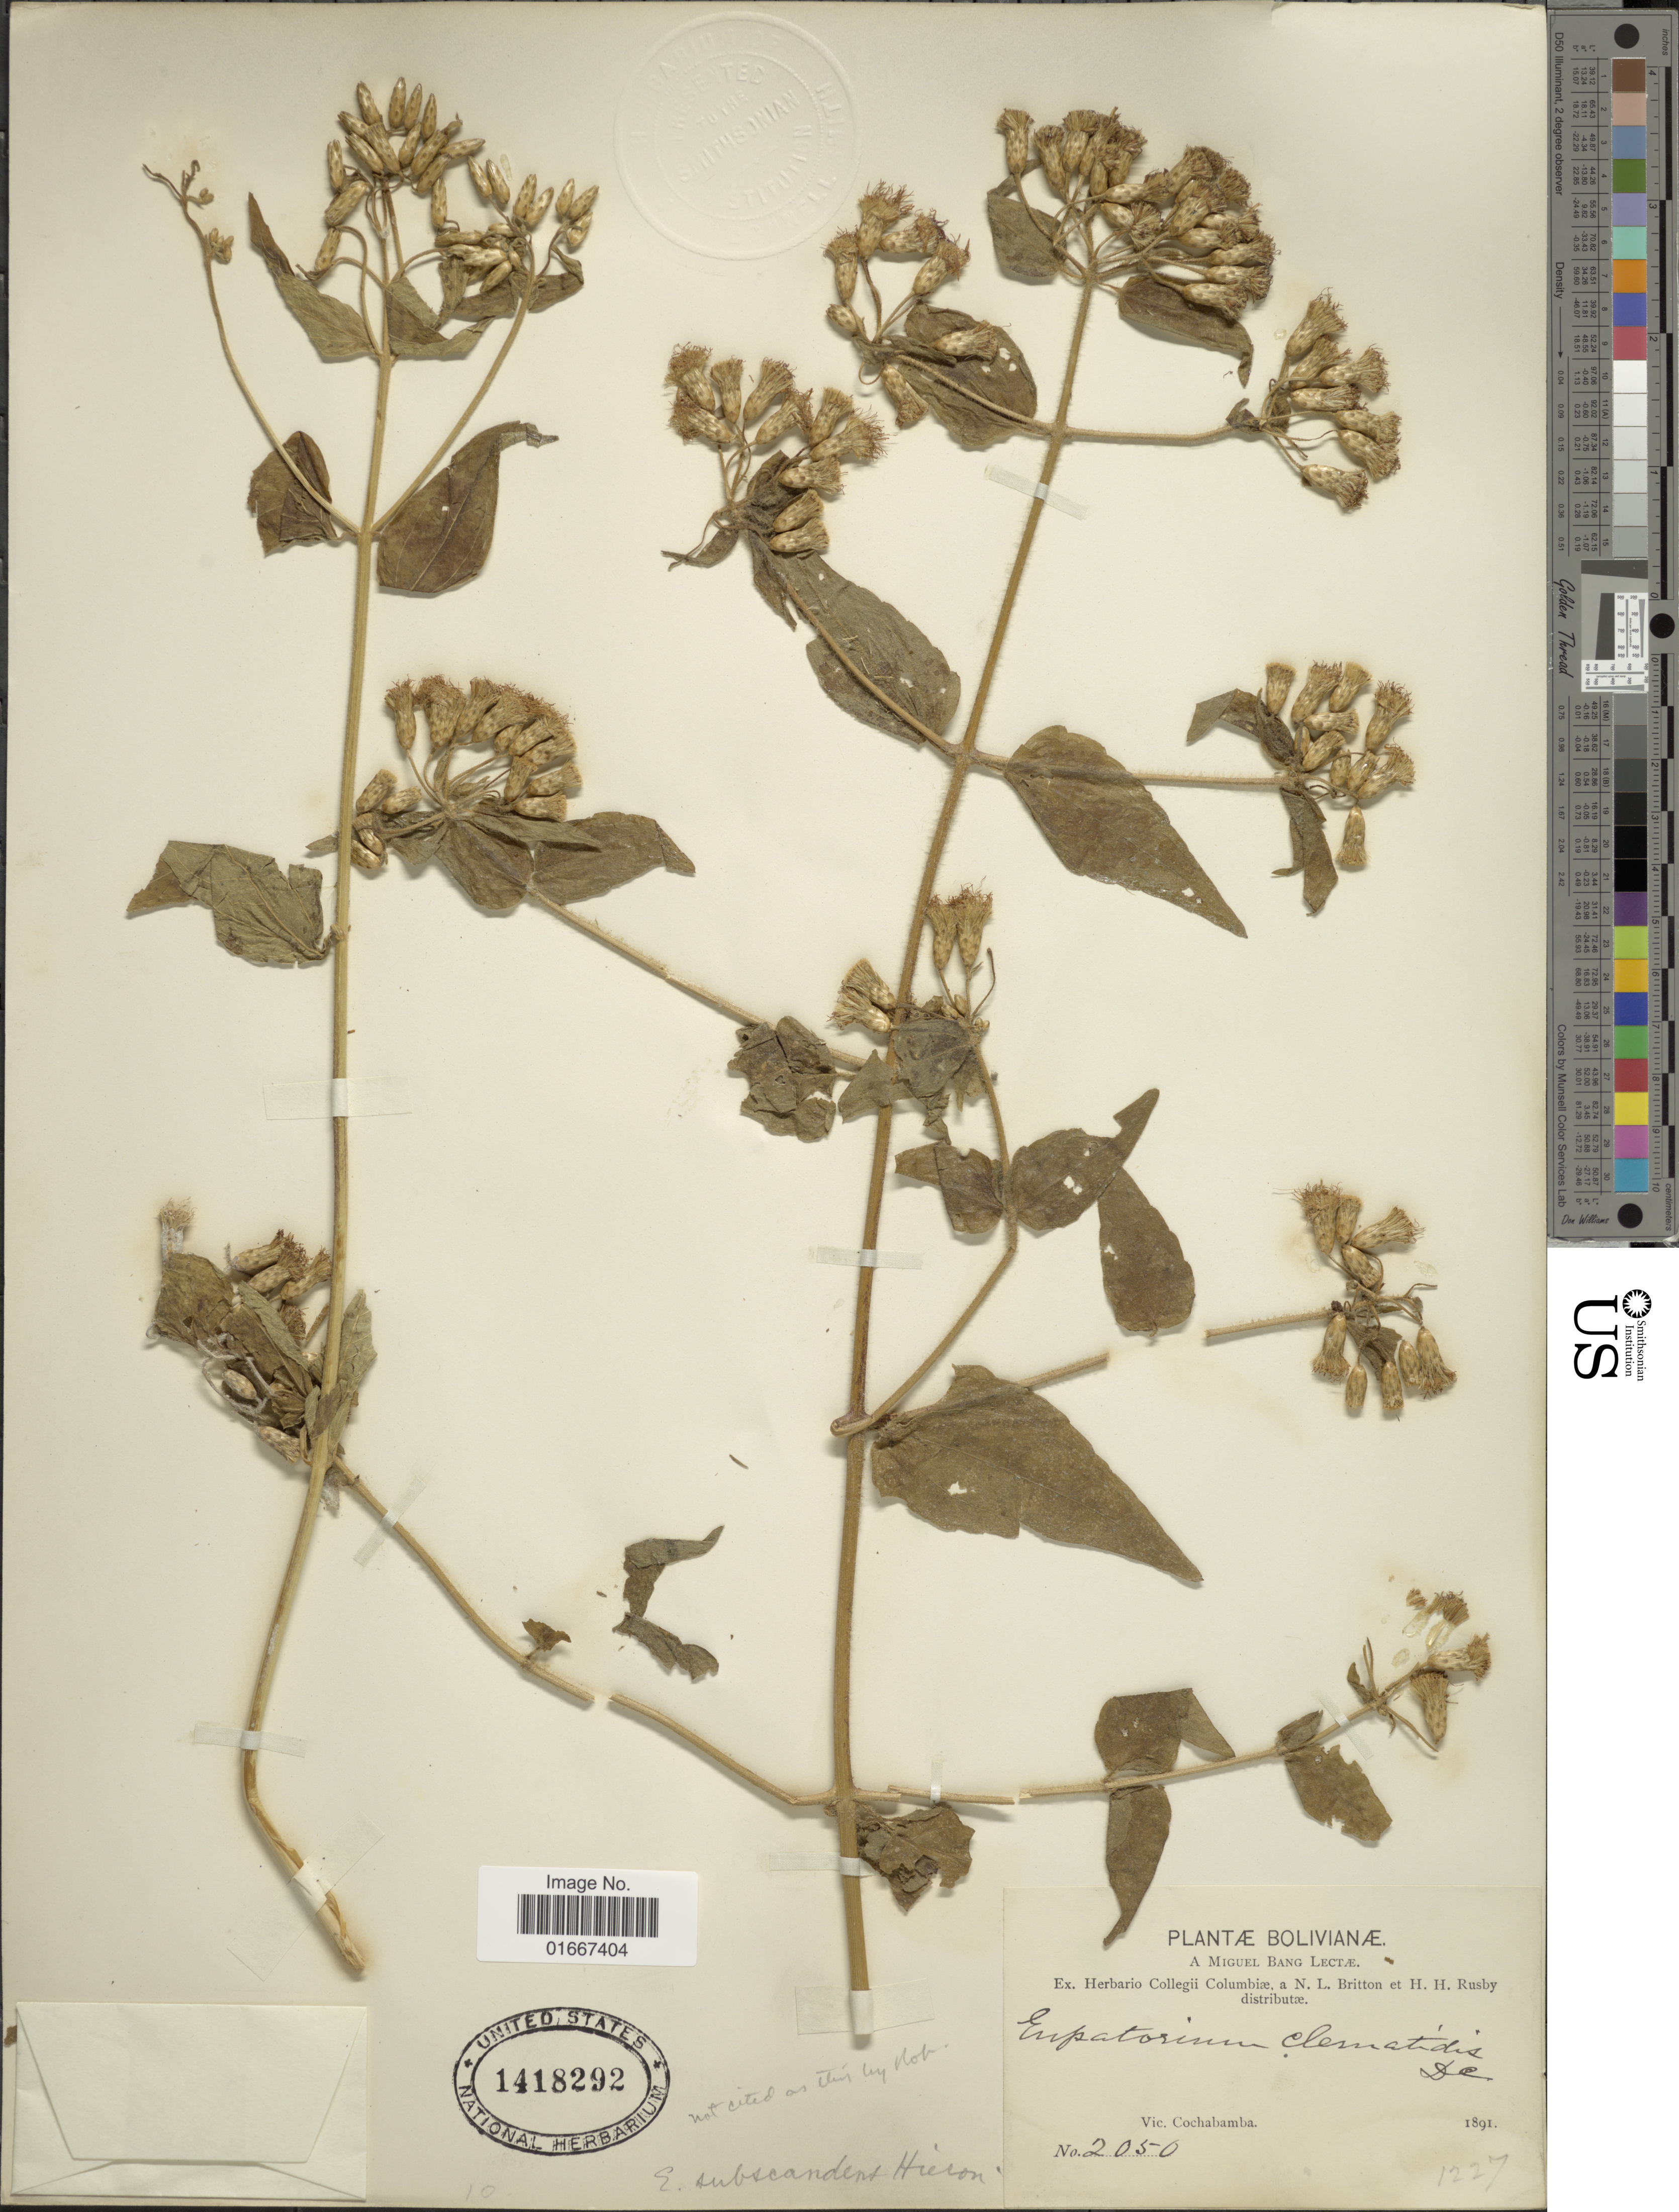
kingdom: Plantae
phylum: Tracheophyta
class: Magnoliopsida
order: Asterales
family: Asteraceae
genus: Chromolaena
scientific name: Chromolaena odorata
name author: (L.) R.M. King & H. Rob.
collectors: M. Bang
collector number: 2050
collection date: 1891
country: Bolivia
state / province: Cochabamba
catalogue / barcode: US 1418292